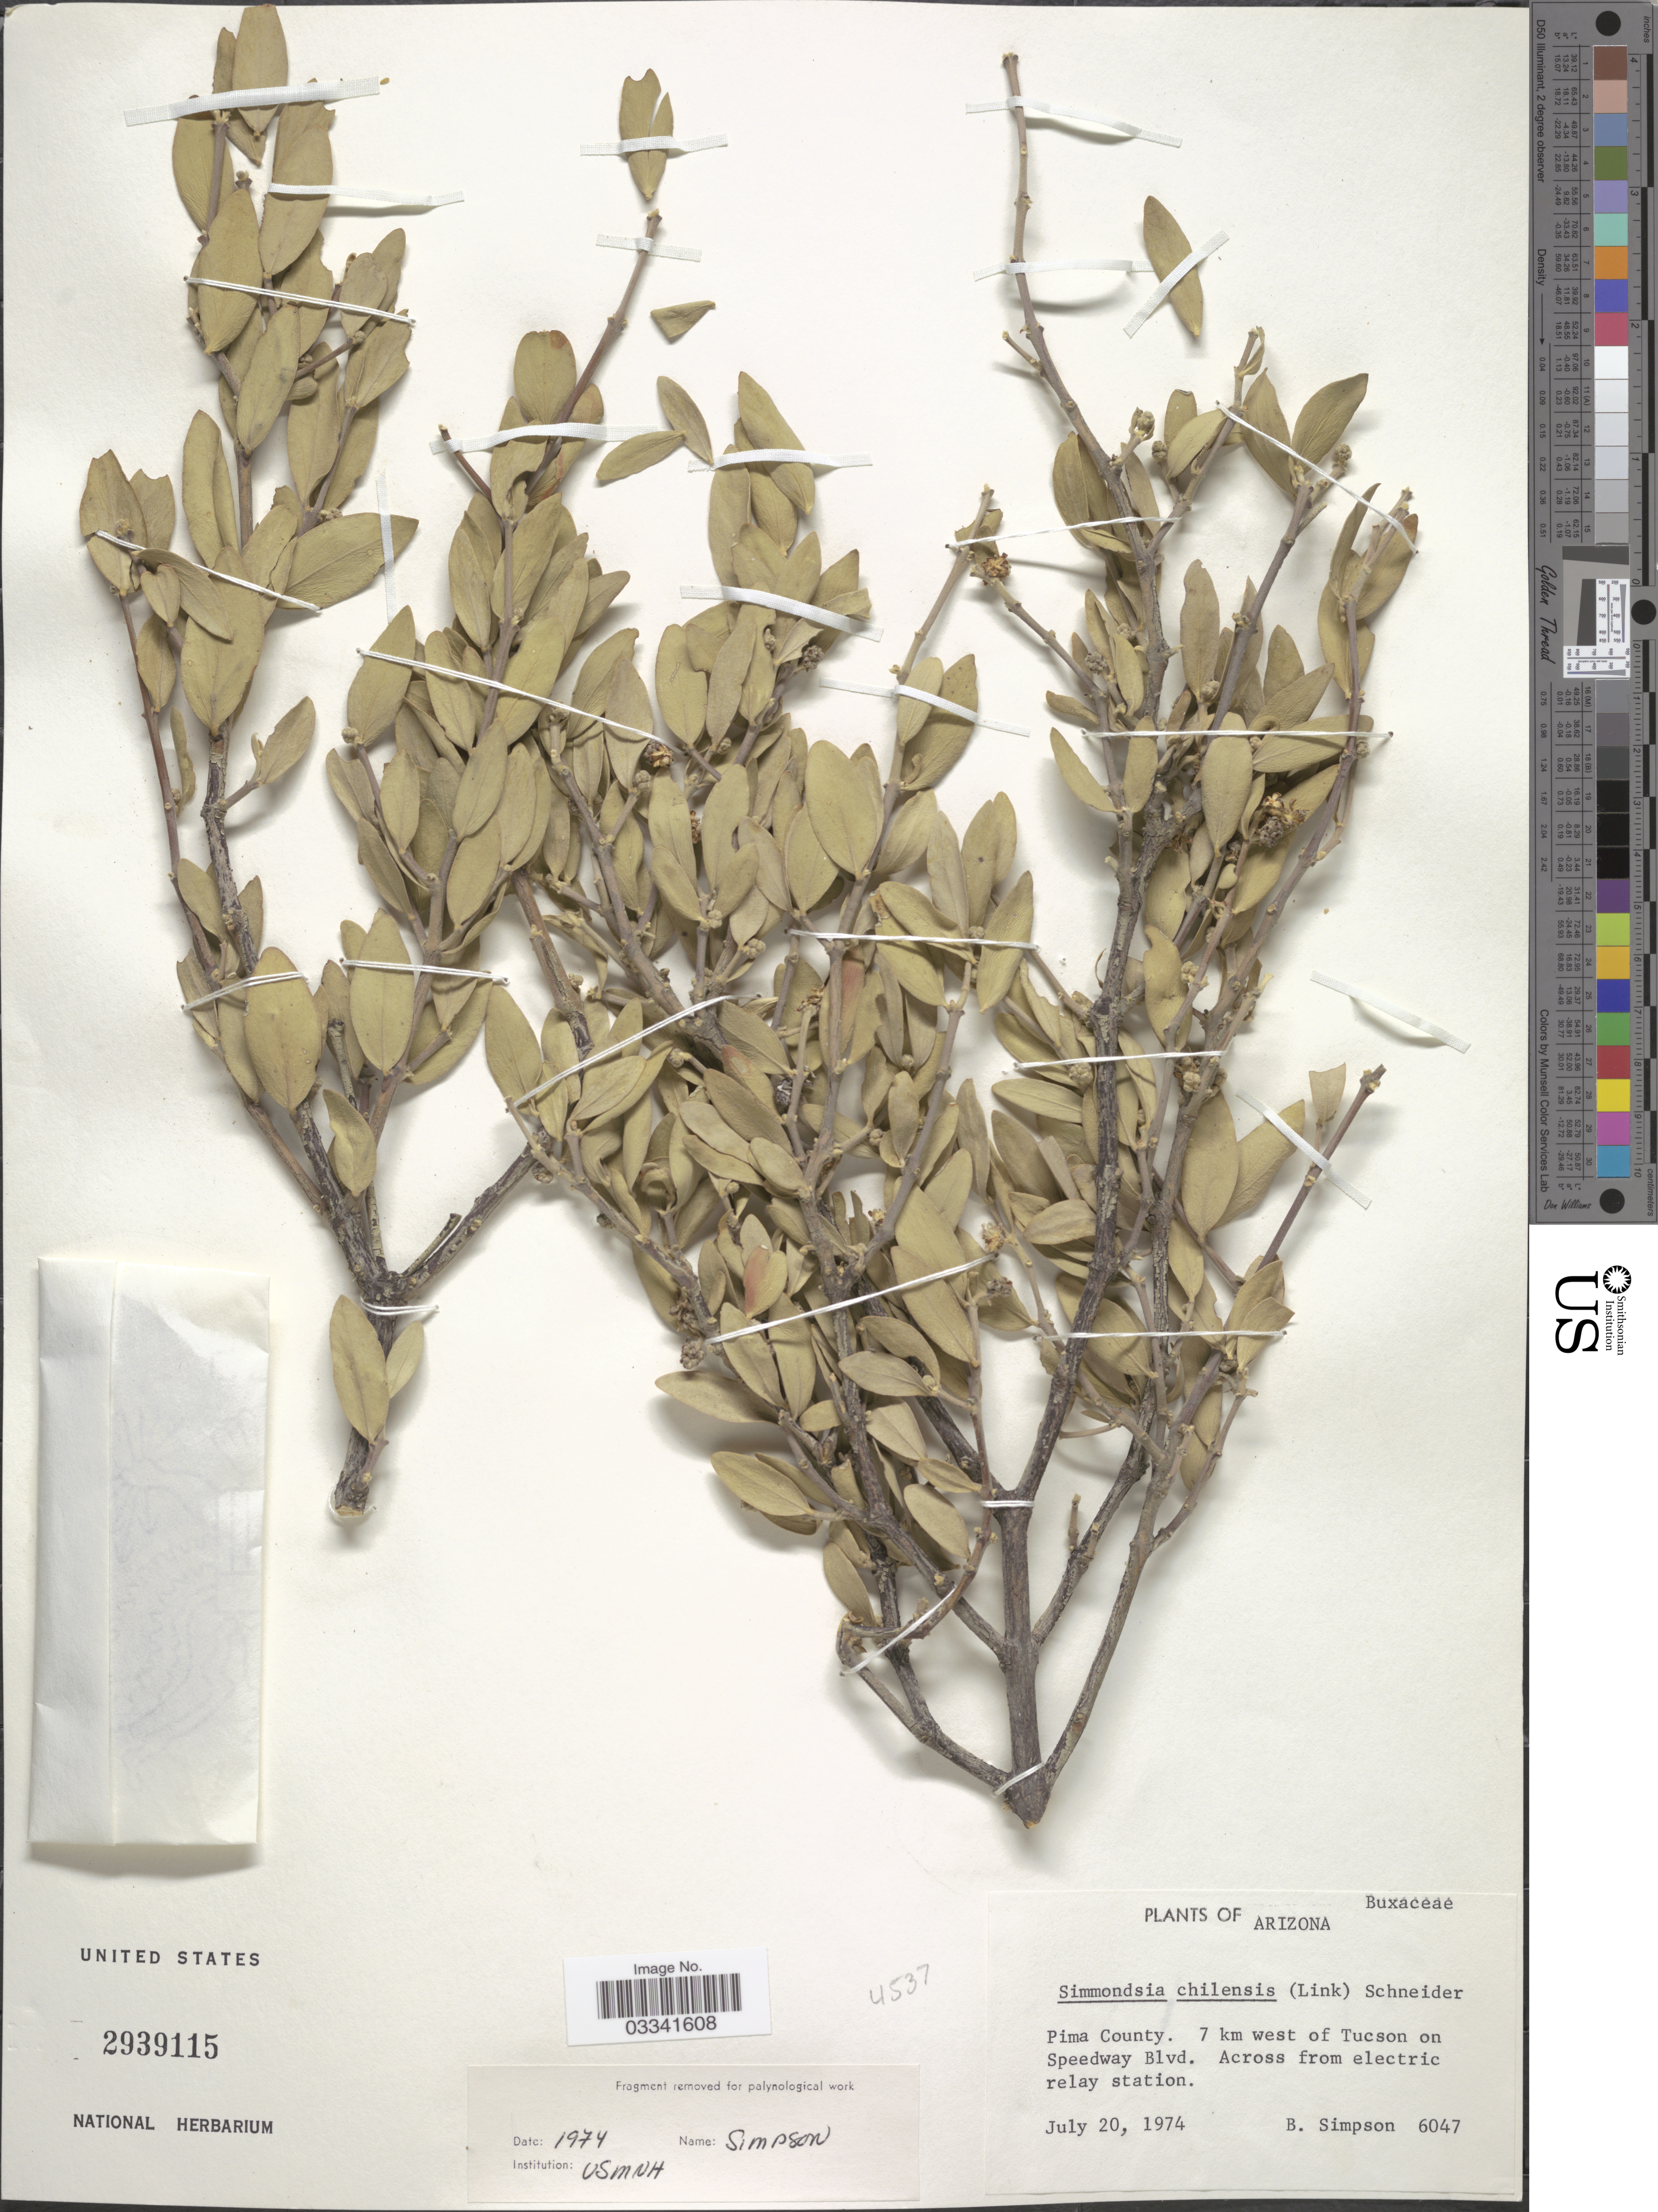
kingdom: Plantae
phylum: Tracheophyta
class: Magnoliopsida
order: Caryophyllales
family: Simmondsiaceae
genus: Simmondsia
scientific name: Simmondsia chinensis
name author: (Link) C.K. Schneid.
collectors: B. Simpson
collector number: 6047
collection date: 1974-07-20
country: United States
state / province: Arizona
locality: Pima County. 7 km west of Tucson on Speedway Blvd. Across from electric relay station.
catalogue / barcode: US 2939115